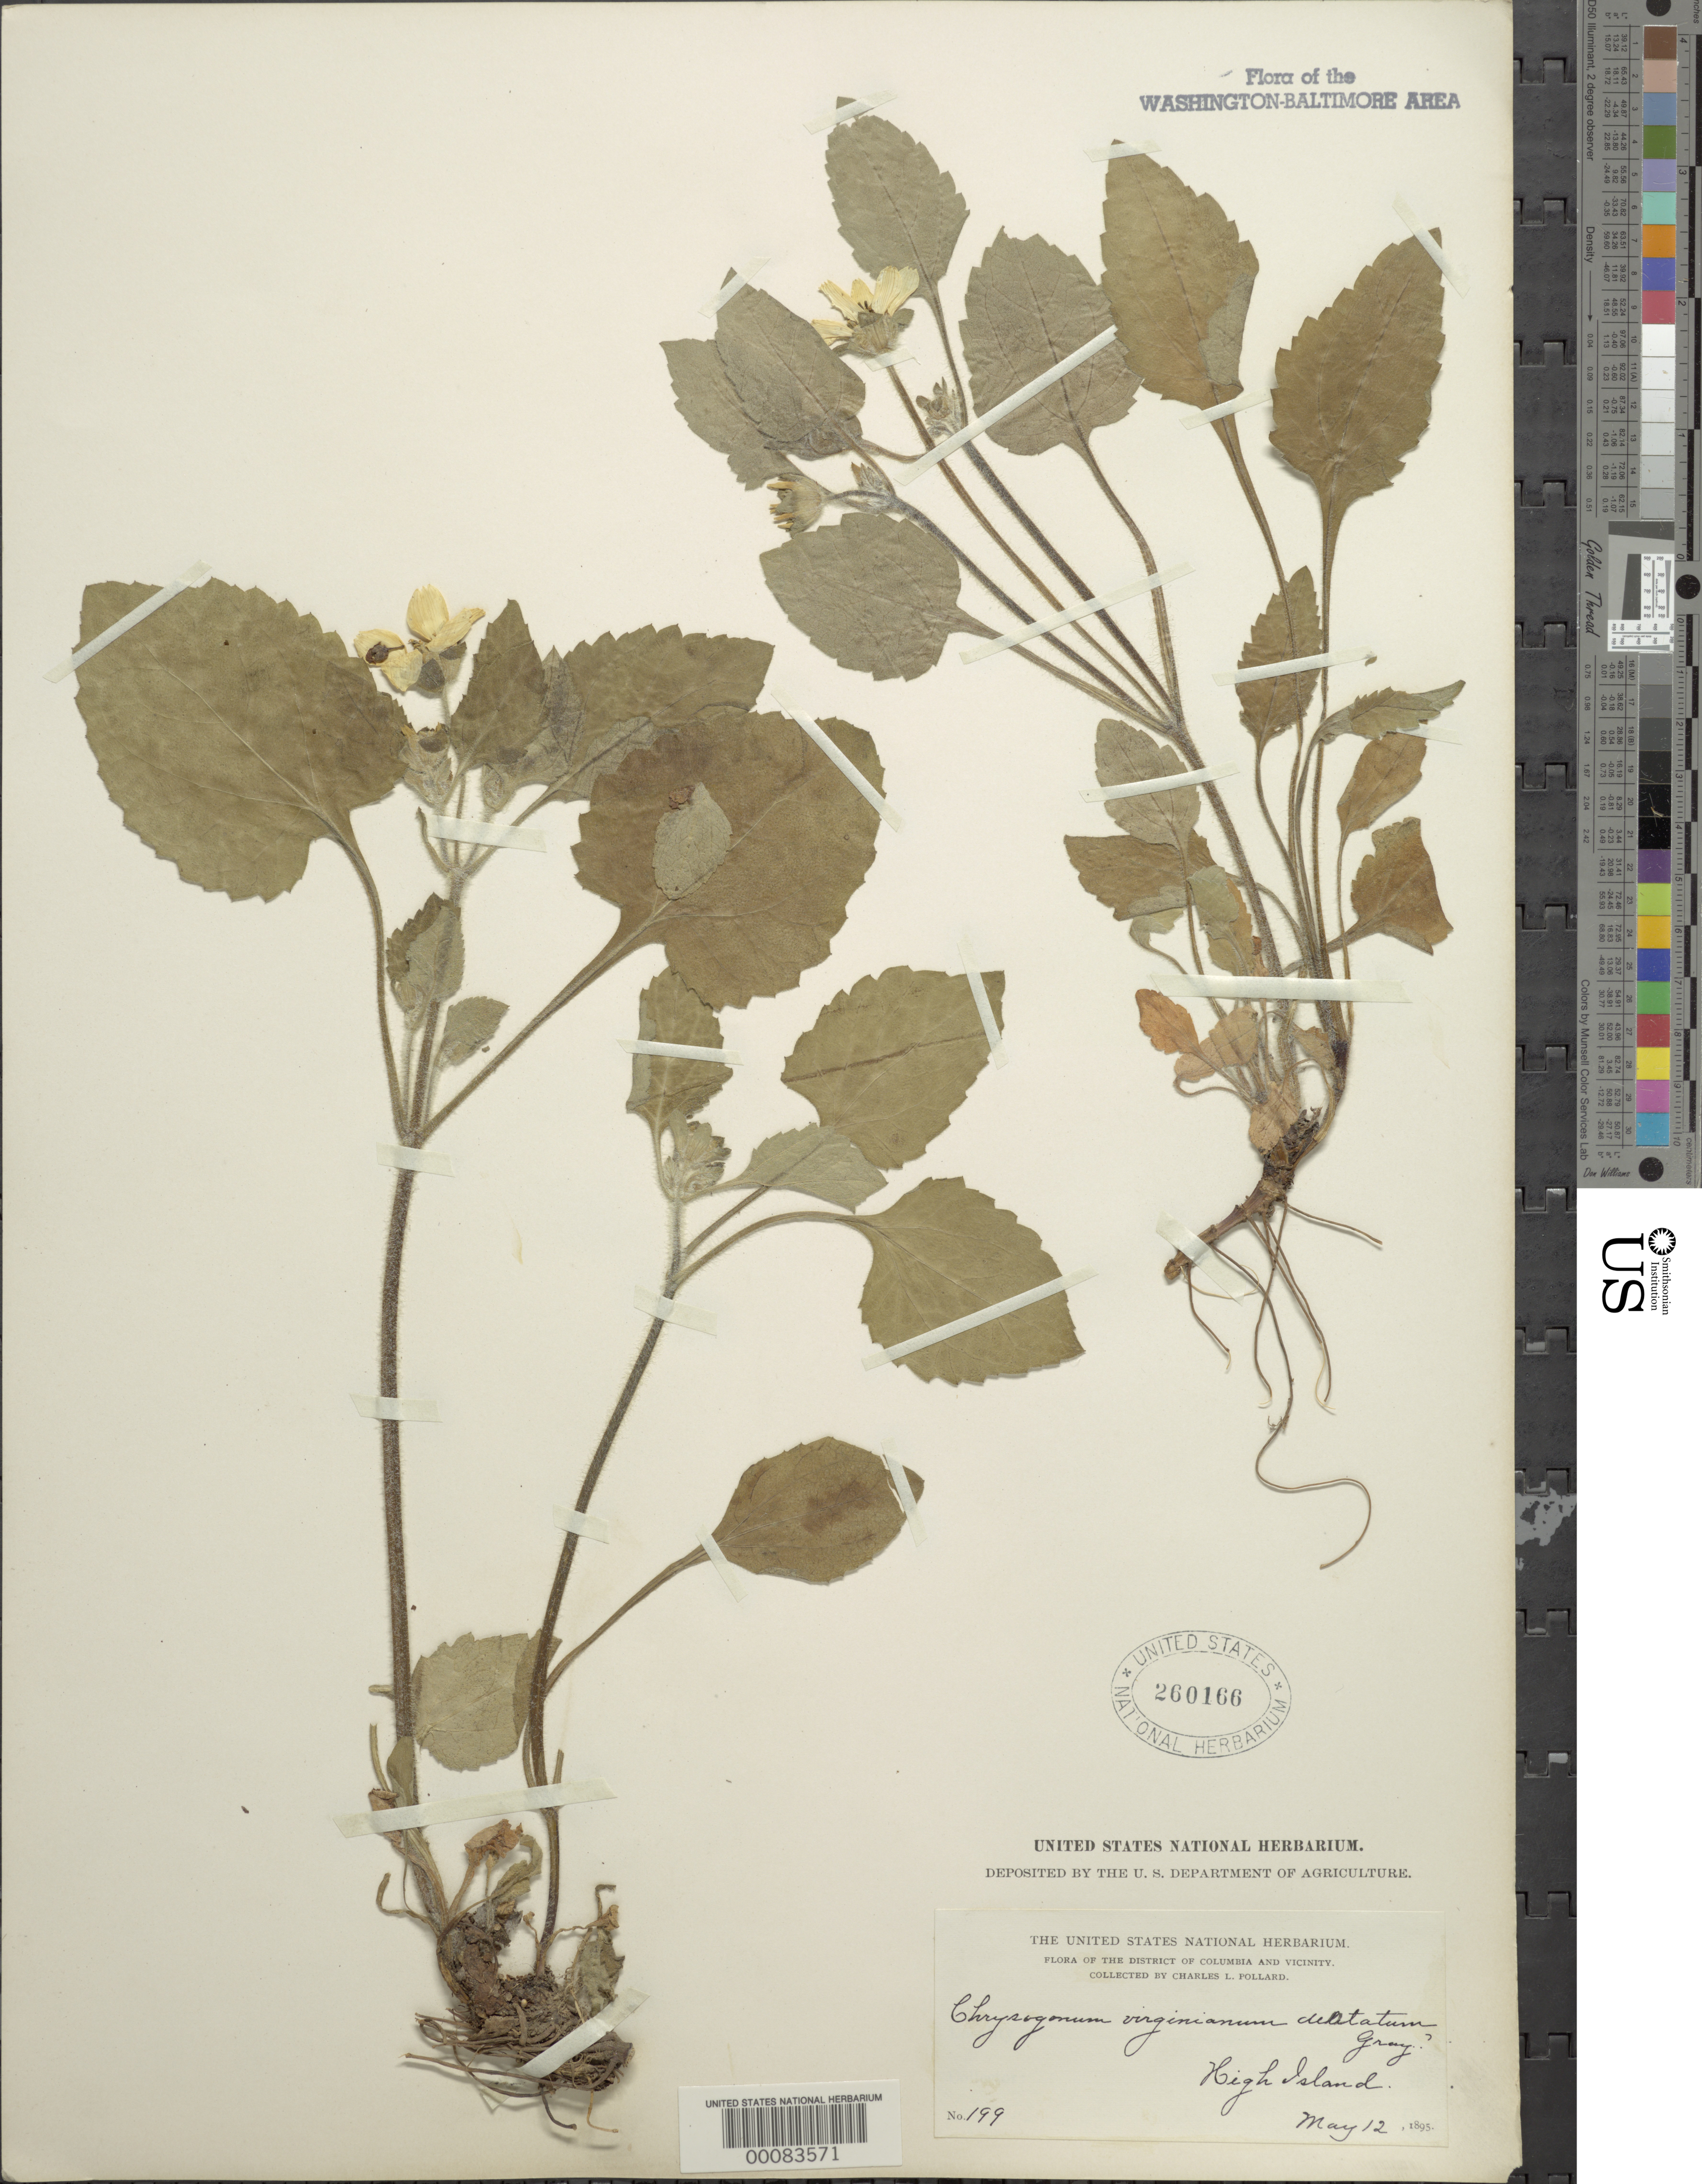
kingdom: Plantae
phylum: Tracheophyta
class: Magnoliopsida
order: Asterales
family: Asteraceae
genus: Chrysogonum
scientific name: Chrysogonum virginianum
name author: L.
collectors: C. L. Pollard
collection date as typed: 12 May 1895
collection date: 1895-05-12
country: United States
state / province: Maryland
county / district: Montgomery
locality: High Island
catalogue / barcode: US 260166